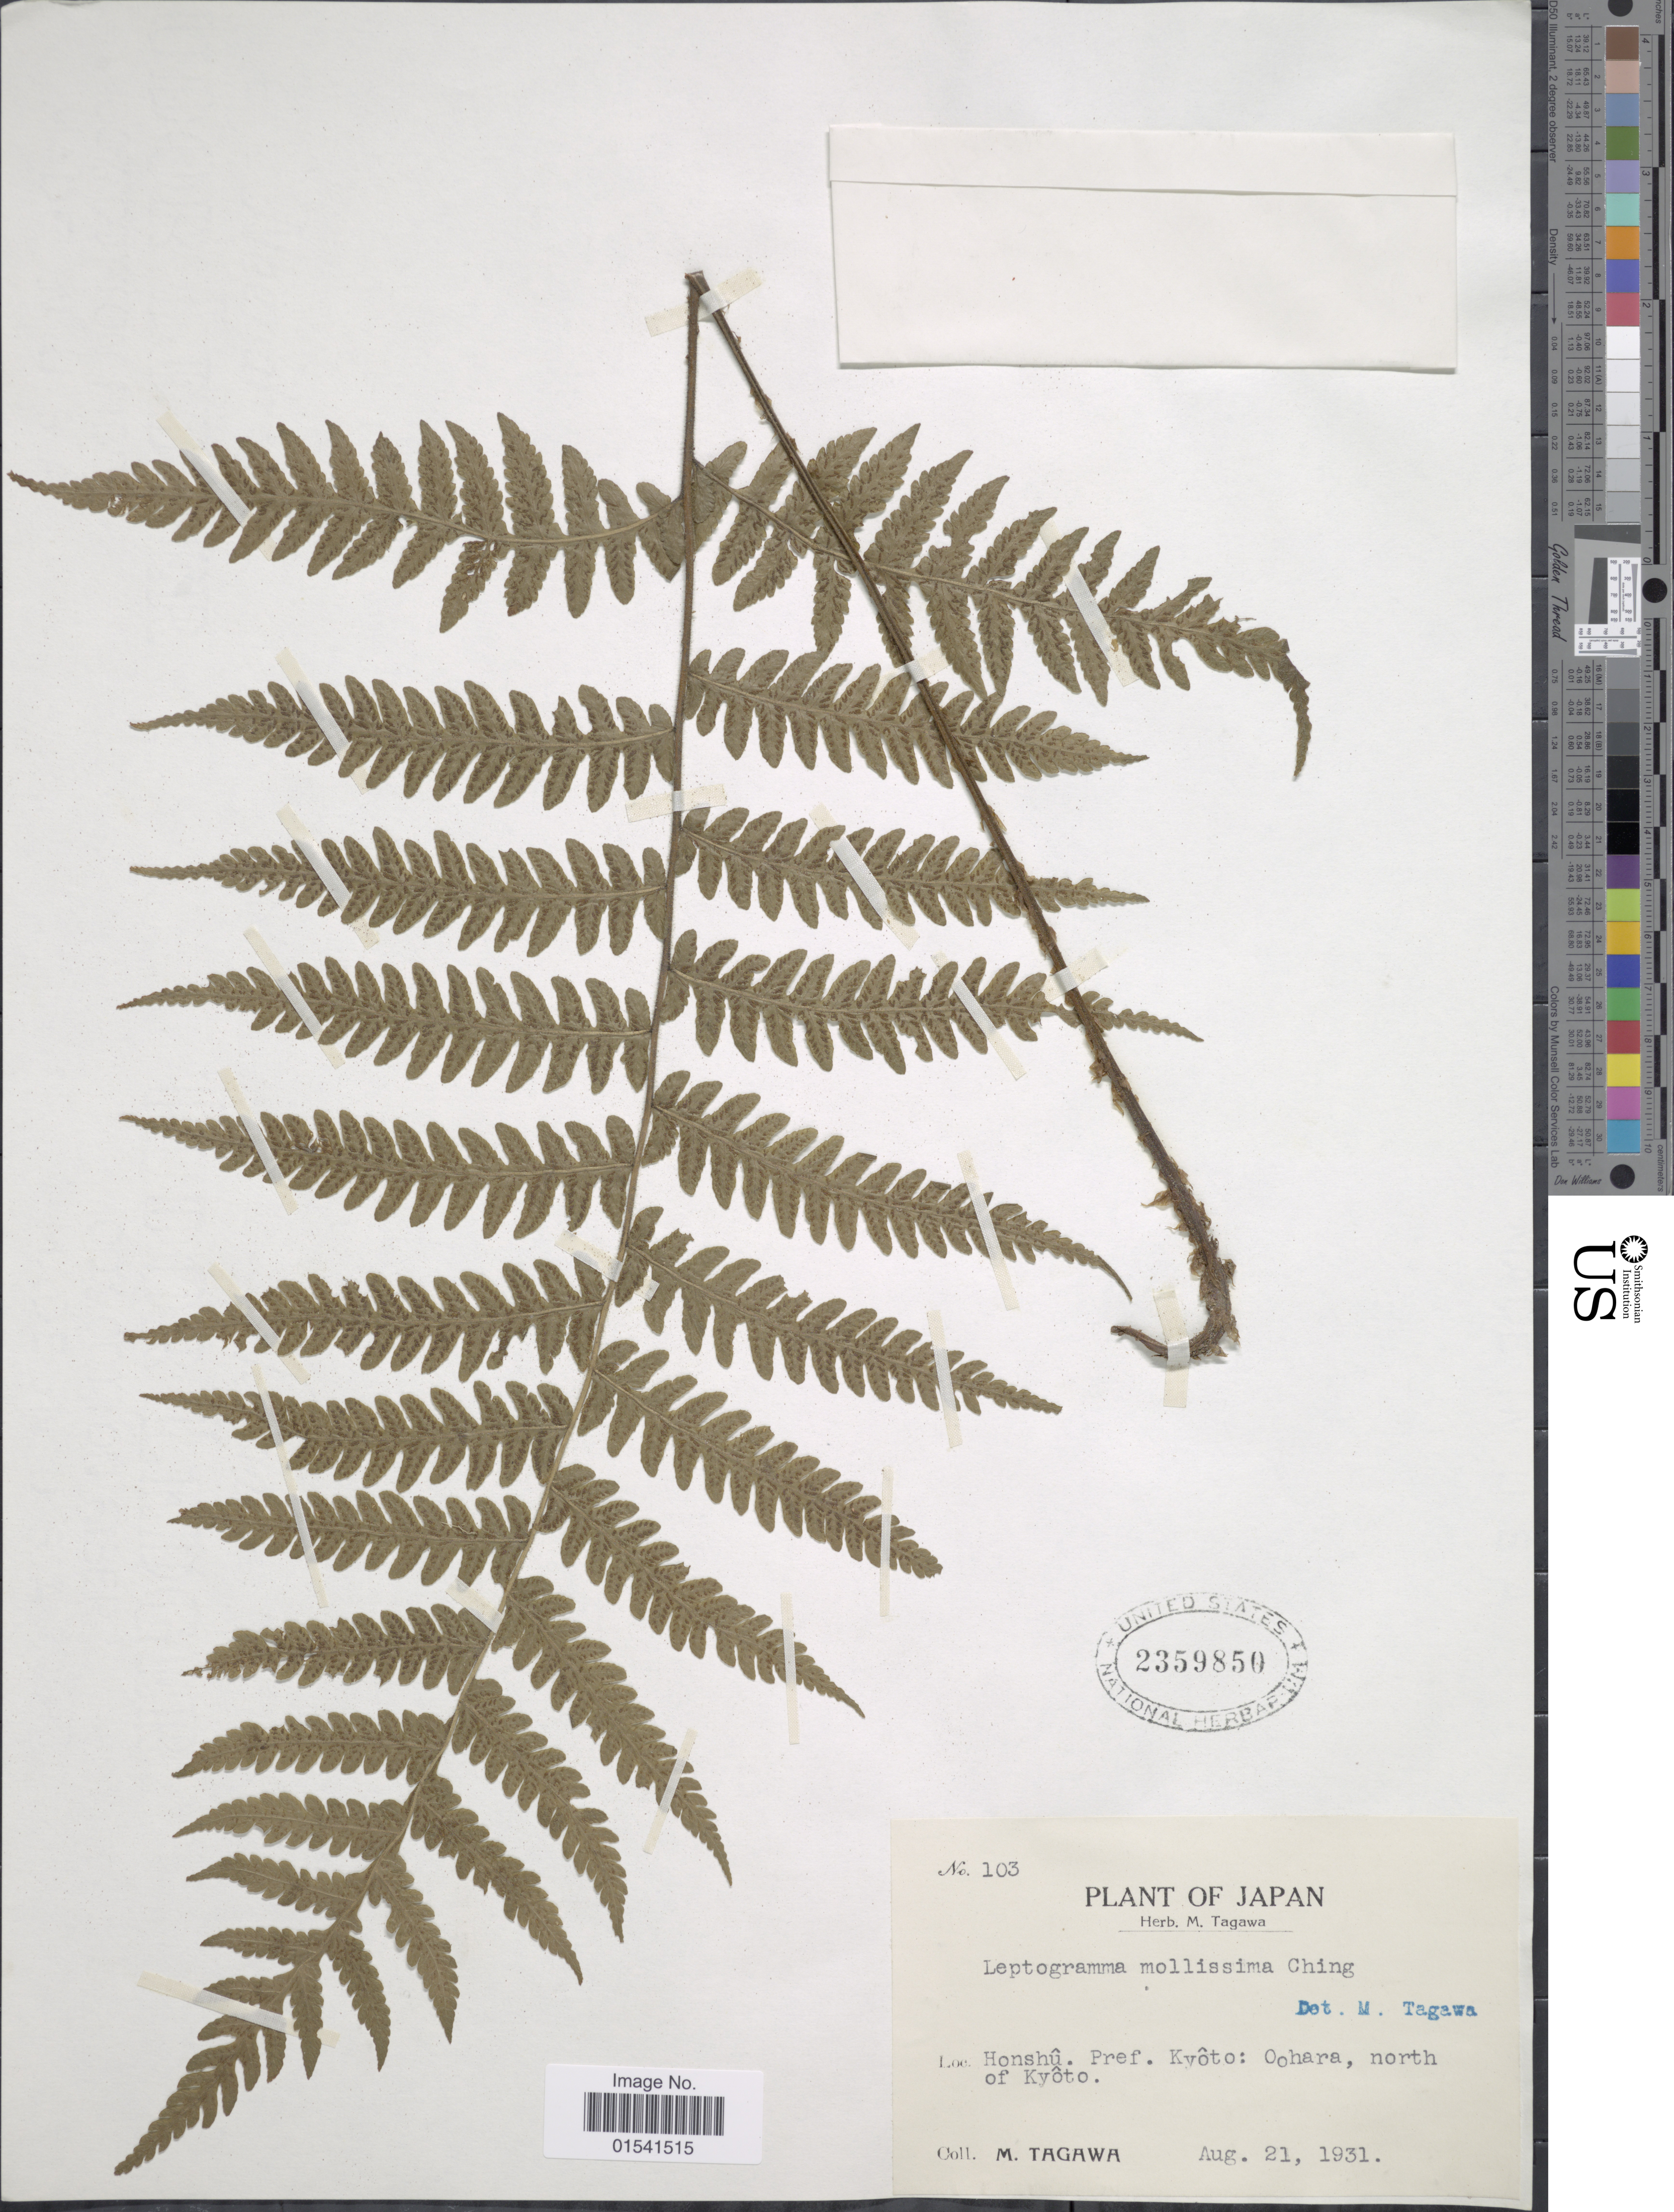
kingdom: Plantae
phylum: Tracheophyta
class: Polypodiopsida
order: Polypodiales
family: Thelypteridaceae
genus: Stegnogramma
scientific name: Stegnogramma mollissima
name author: (Fisch. ex Kunze) Fraser-Jenk.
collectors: M. Tagawa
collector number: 103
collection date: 1931-08-21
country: Japan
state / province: Kyoto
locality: Honshû Pref Kyôto: Oohara, north of Kyôto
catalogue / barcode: US 2359850